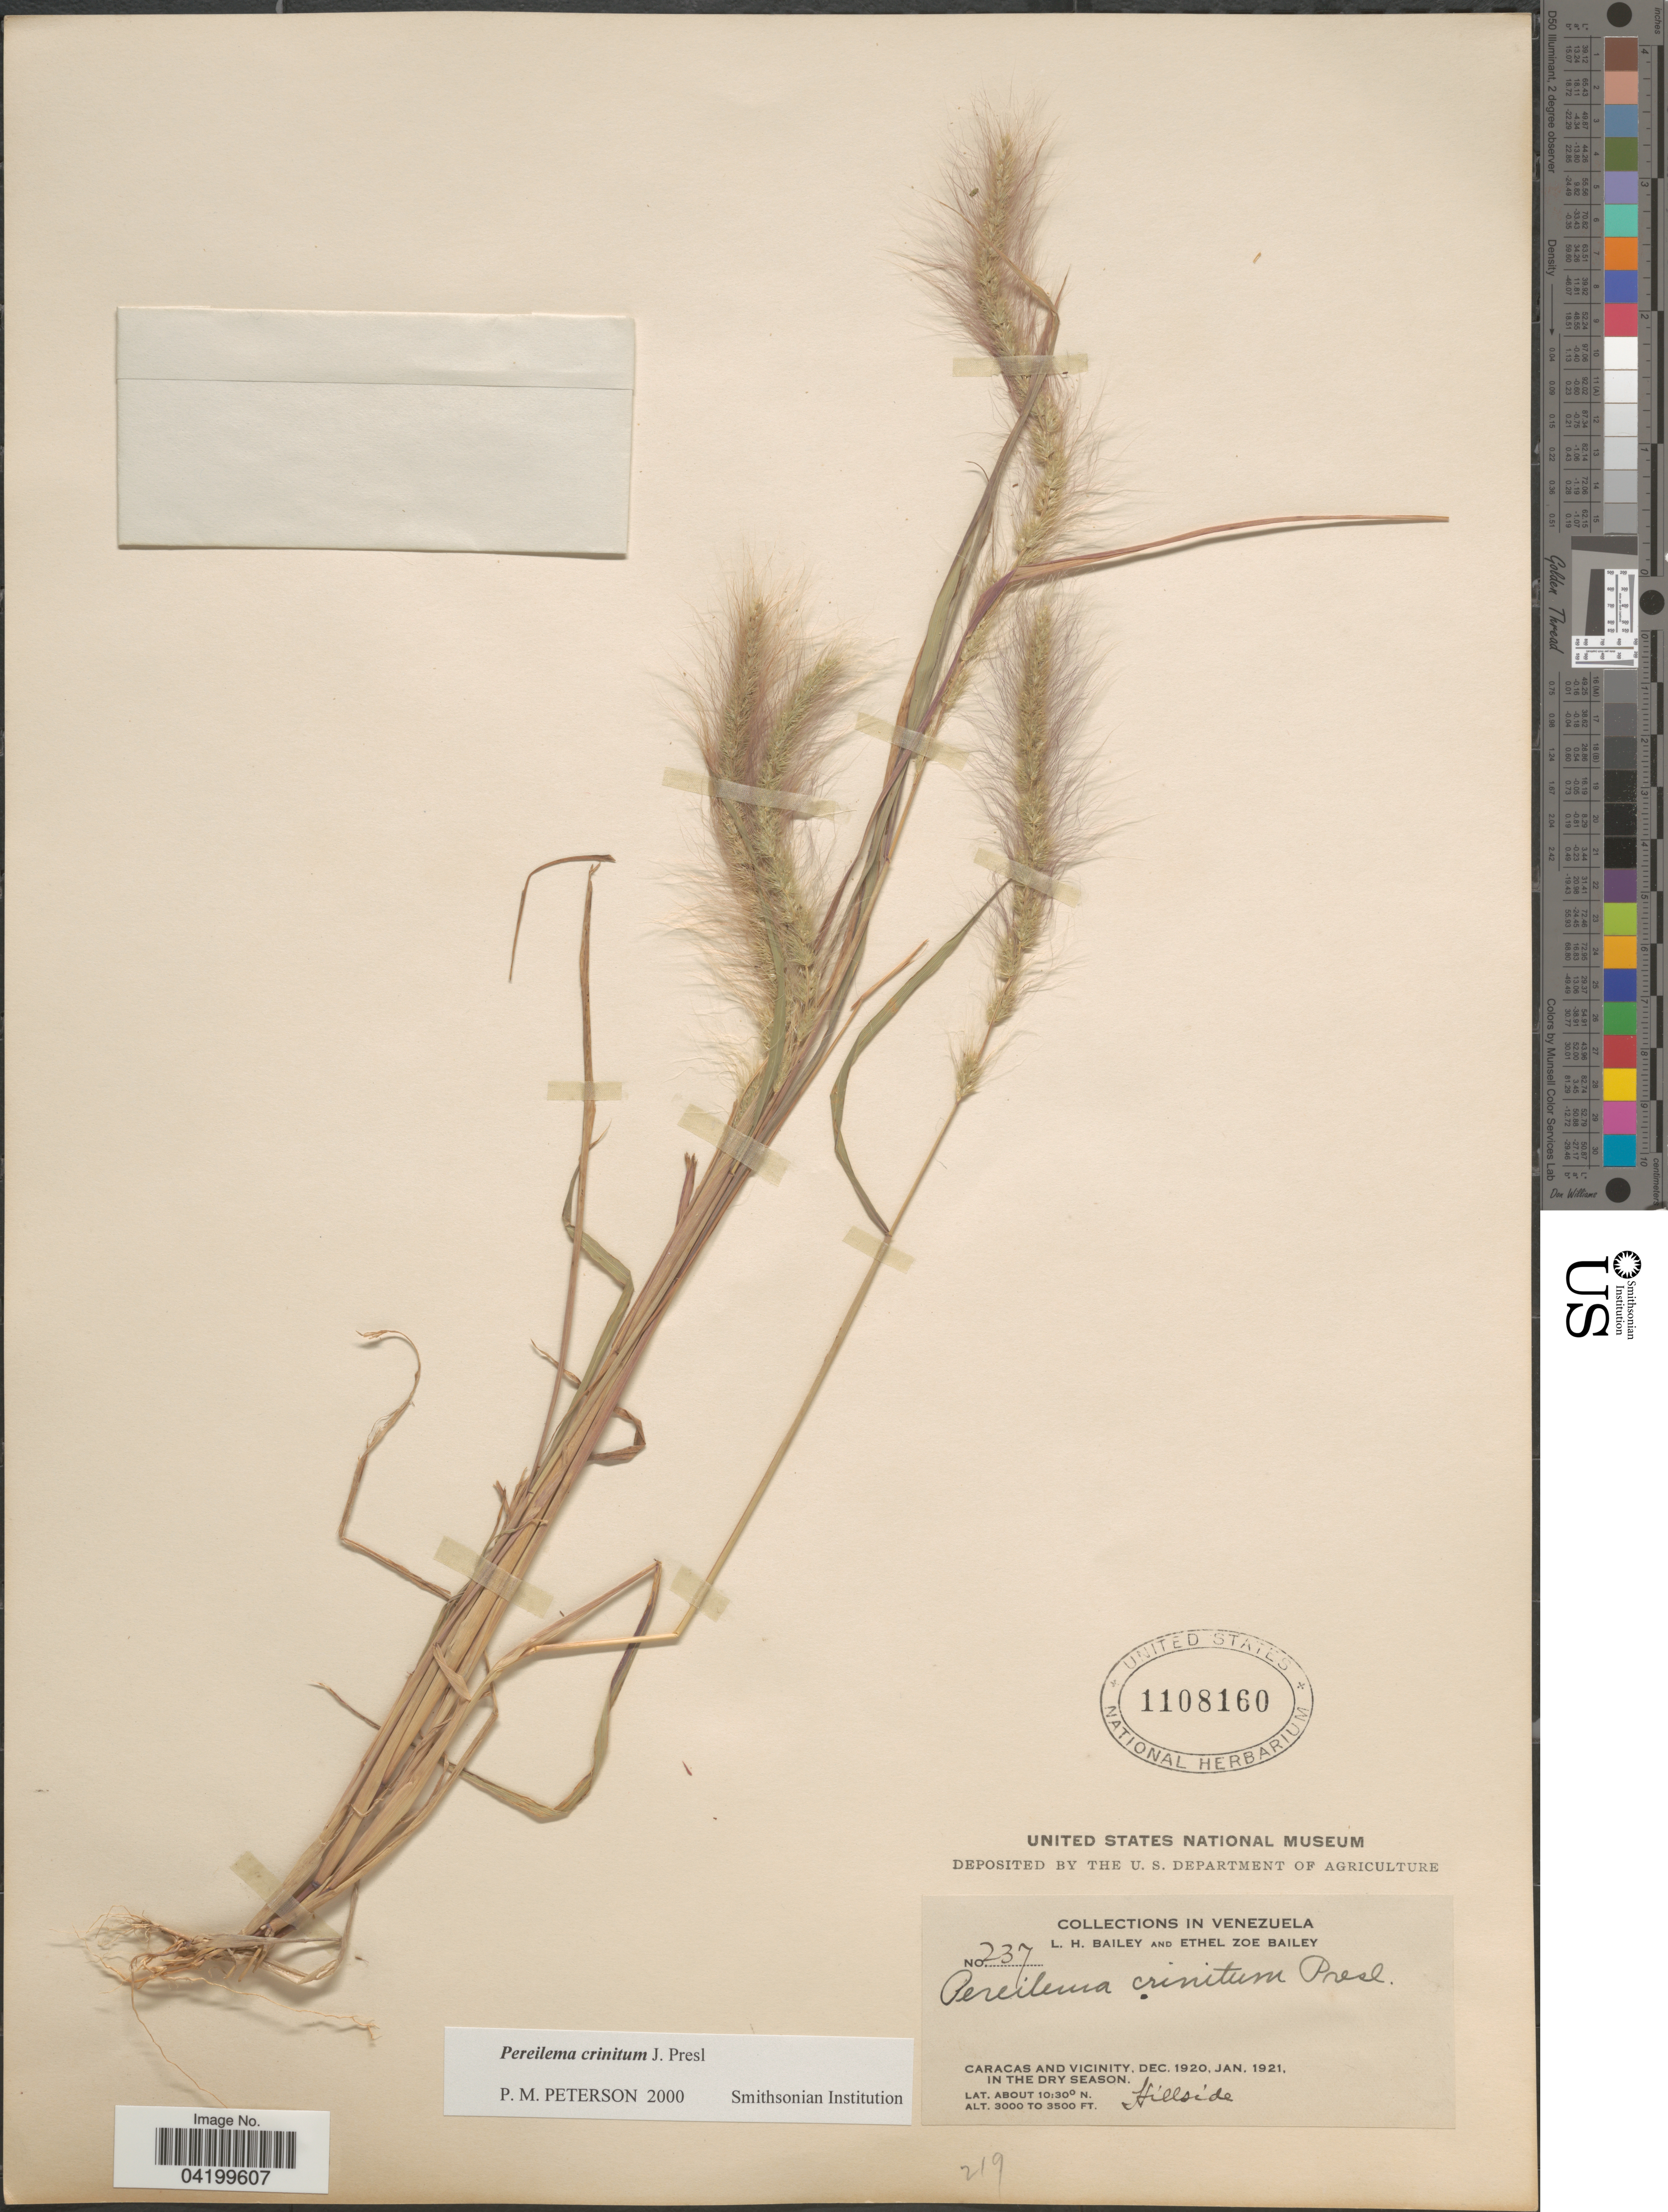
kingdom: Plantae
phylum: Tracheophyta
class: Liliopsida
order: Poales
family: Poaceae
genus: Muhlenbergia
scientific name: Muhlenbergia pereilema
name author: P.M. Peterson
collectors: L. H. Bailey & E. Z. Bailey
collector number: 237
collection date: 1920-12/1921-01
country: Venezuela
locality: Caracas and Vicinity.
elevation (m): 914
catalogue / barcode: US 1108160